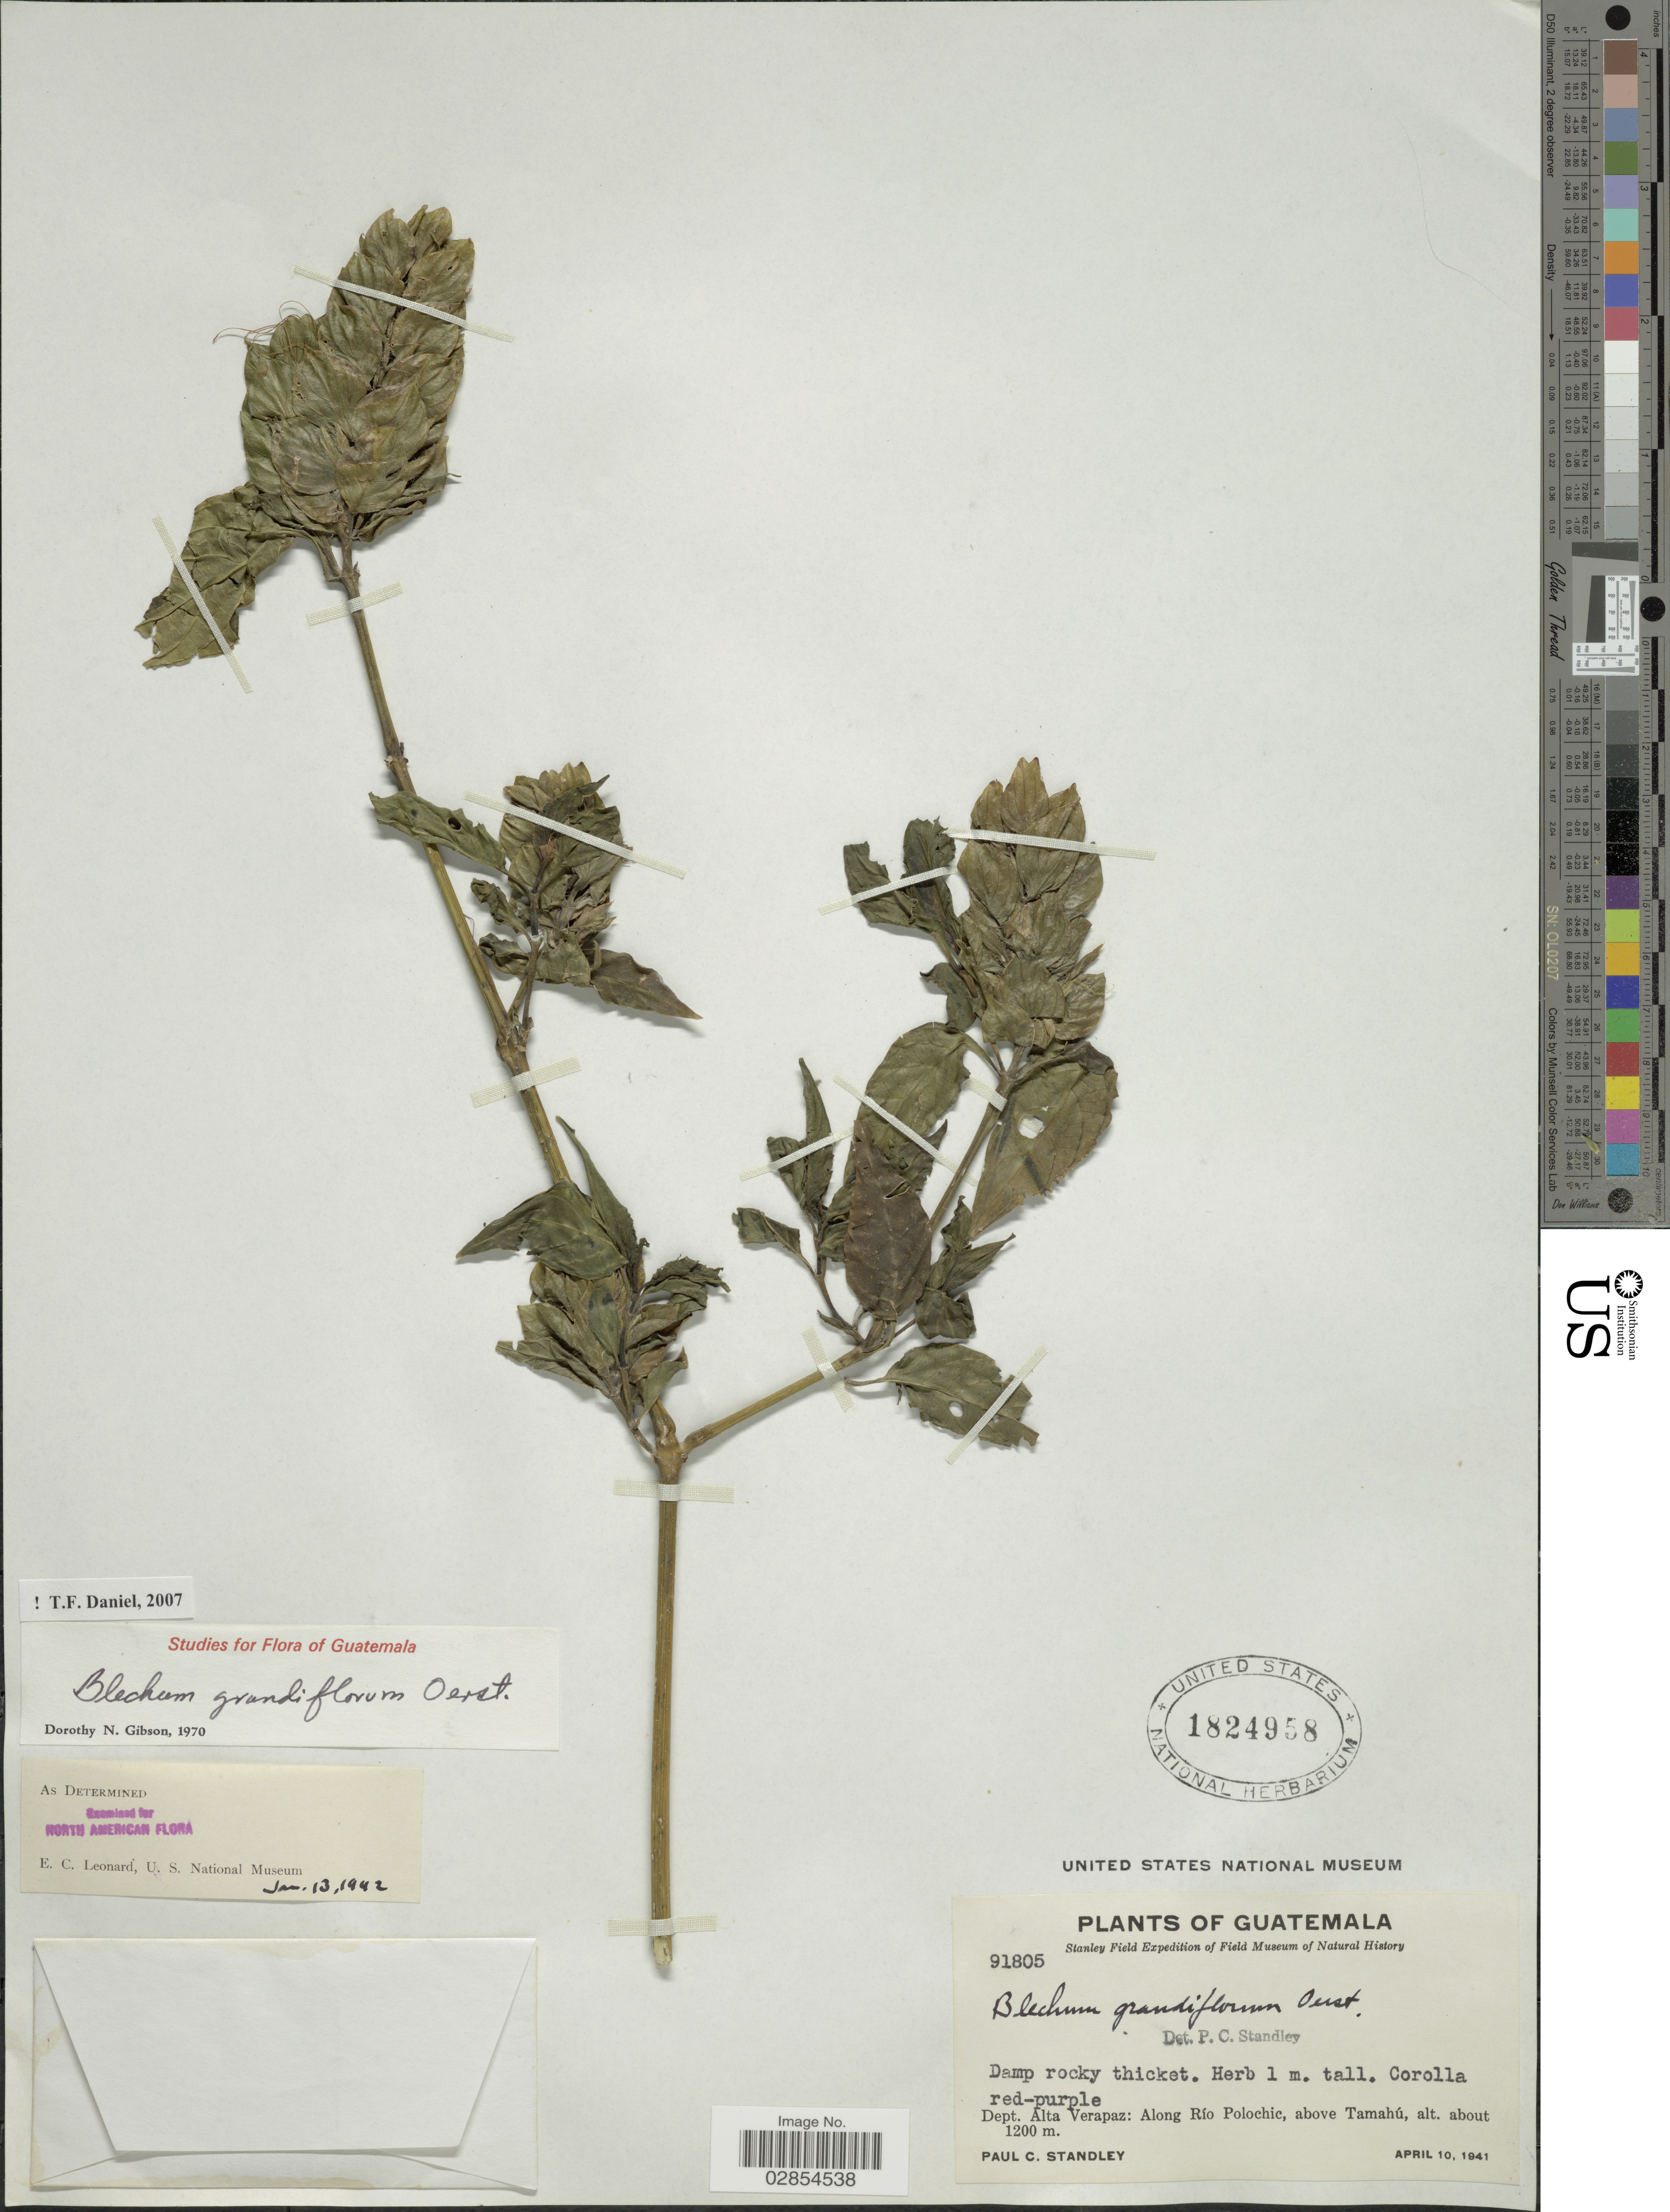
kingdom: Plantae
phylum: Tracheophyta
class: Magnoliopsida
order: Lamiales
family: Acanthaceae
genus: Blechum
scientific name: Blechum grandiflorum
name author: Oerst.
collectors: P. C. Standley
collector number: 91805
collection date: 1941-04-10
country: Guatemala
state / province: Alta Verapaz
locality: Dept. Alta Verapaz: Along Río Polochic, above Tamahú.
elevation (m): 1200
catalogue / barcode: US 1824958